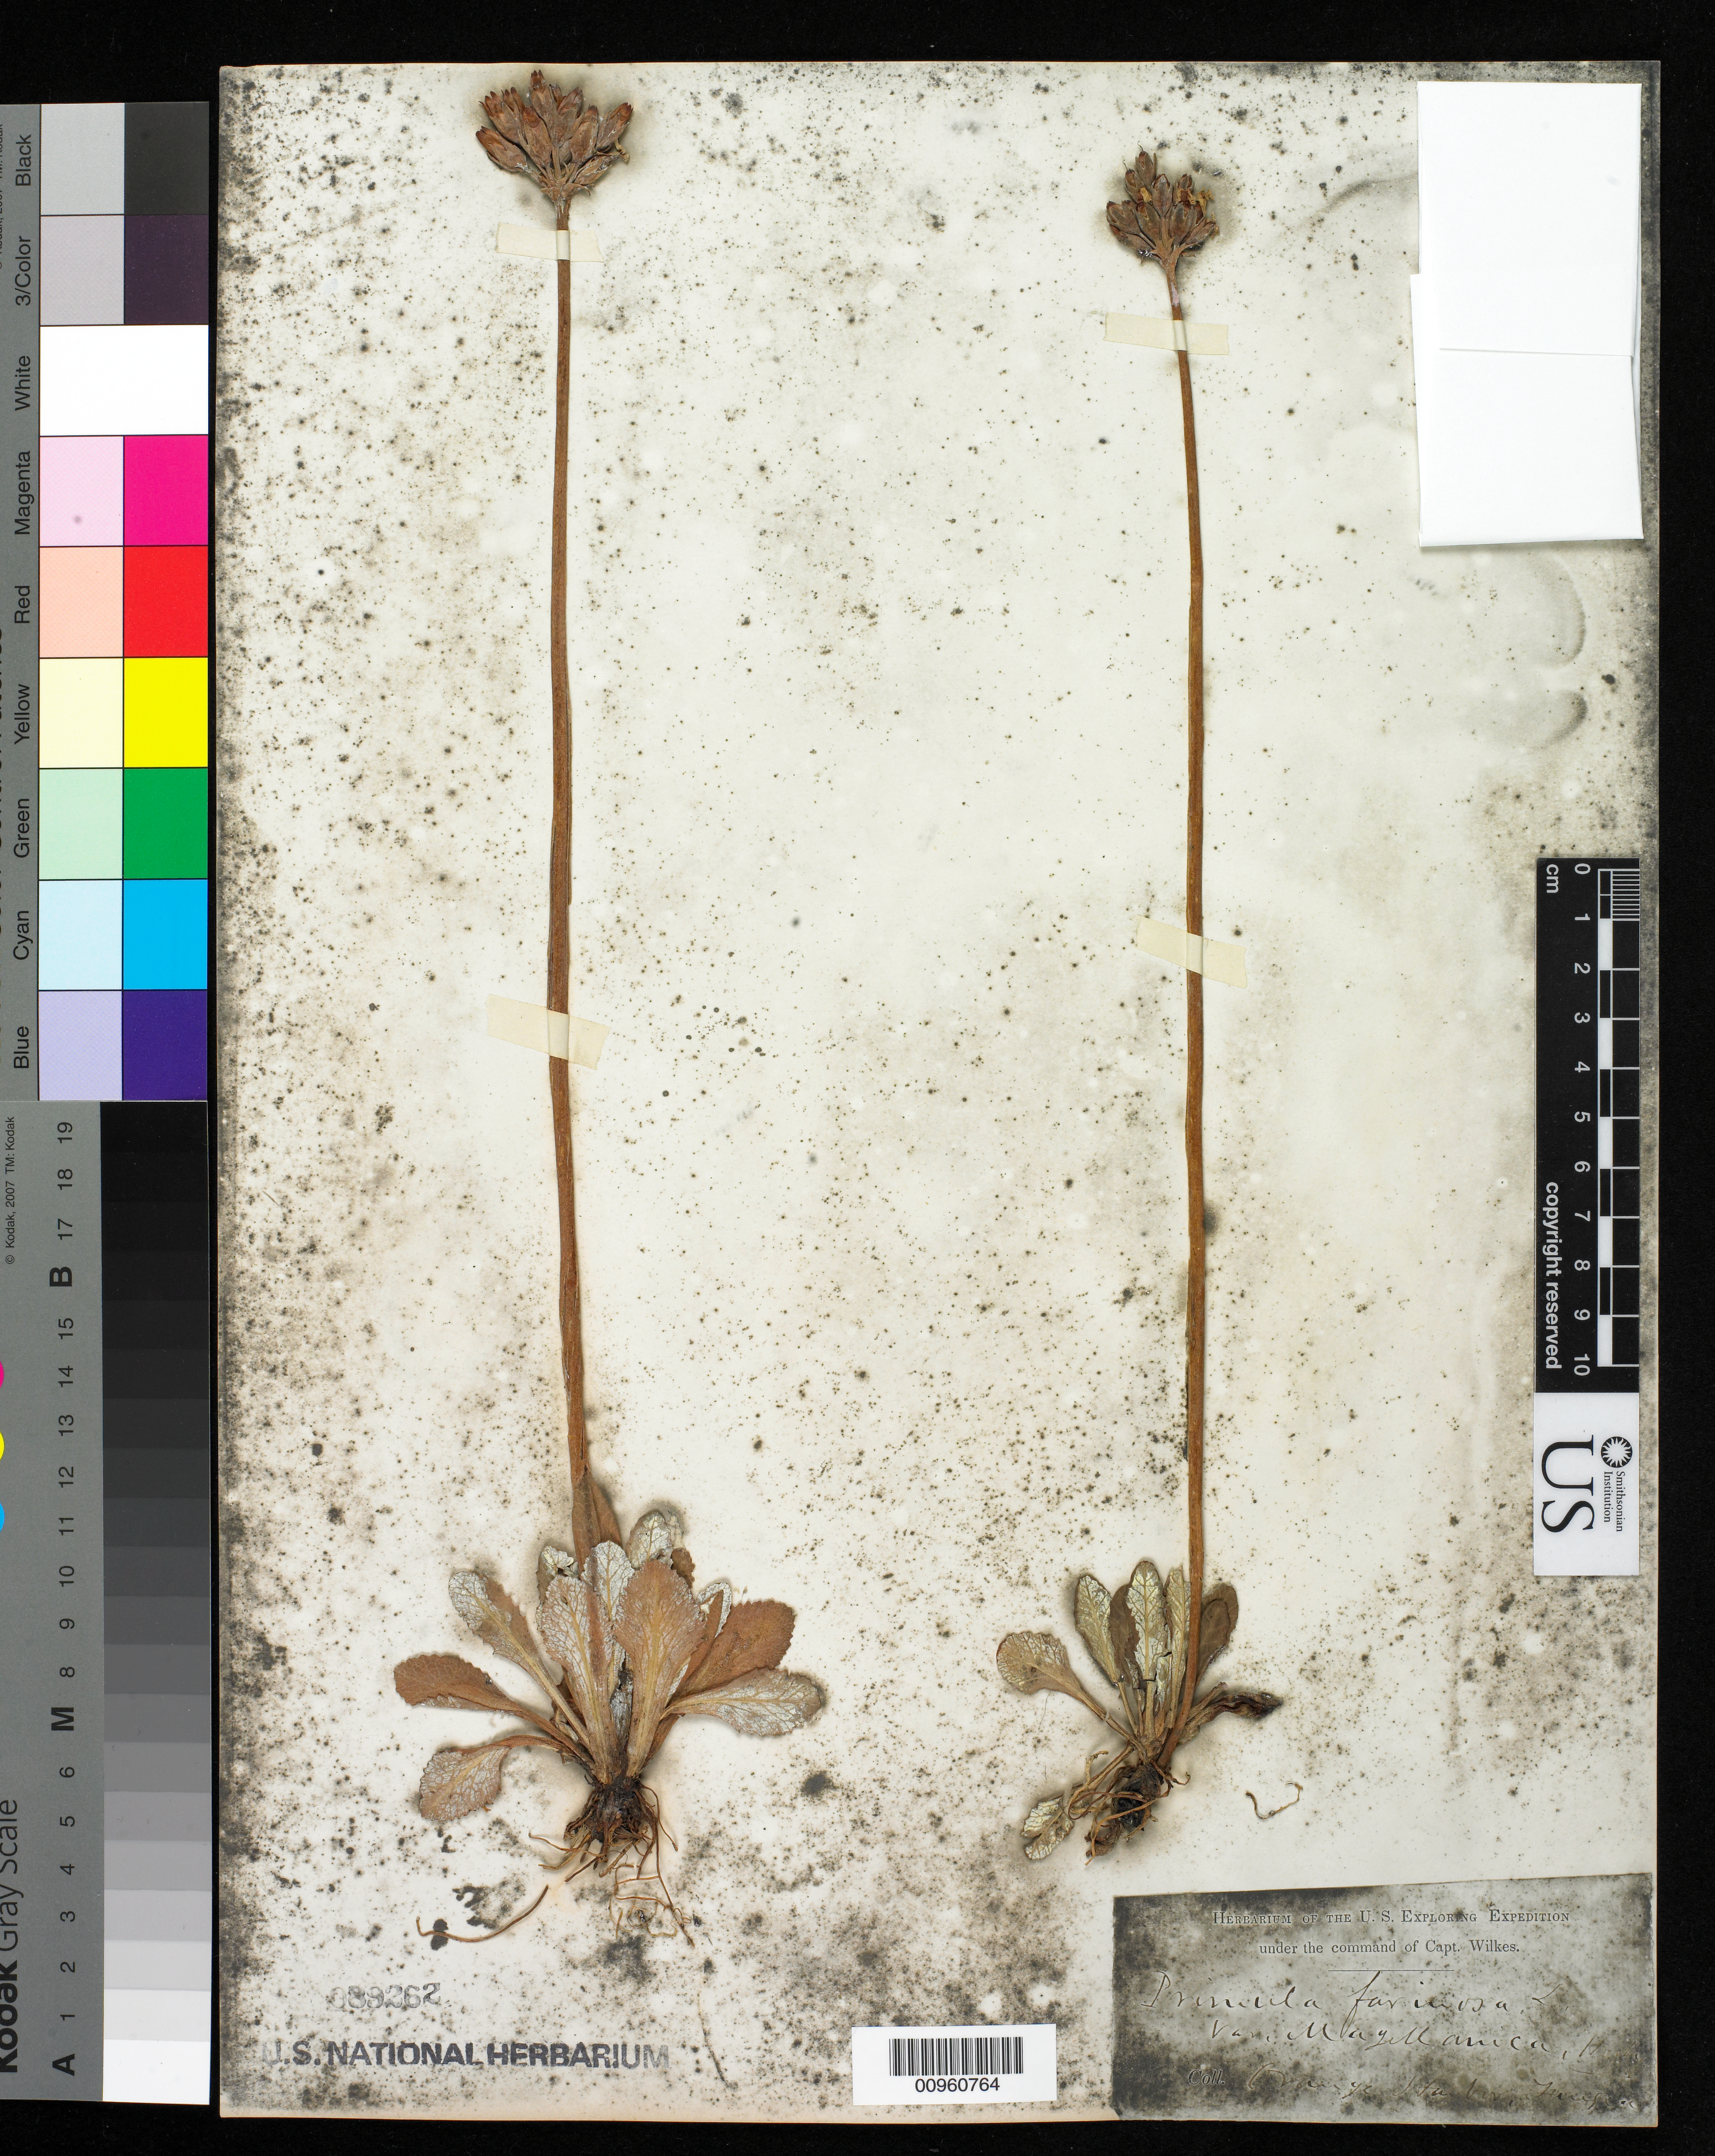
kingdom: Plantae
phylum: Tracheophyta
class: Magnoliopsida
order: Ericales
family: Primulaceae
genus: Primula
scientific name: Primula farinosa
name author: L.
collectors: Wilkes Explor. Exped.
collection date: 1838/1842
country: Argentina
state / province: Tierra del Fuego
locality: Orange Harbor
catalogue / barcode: US 89262